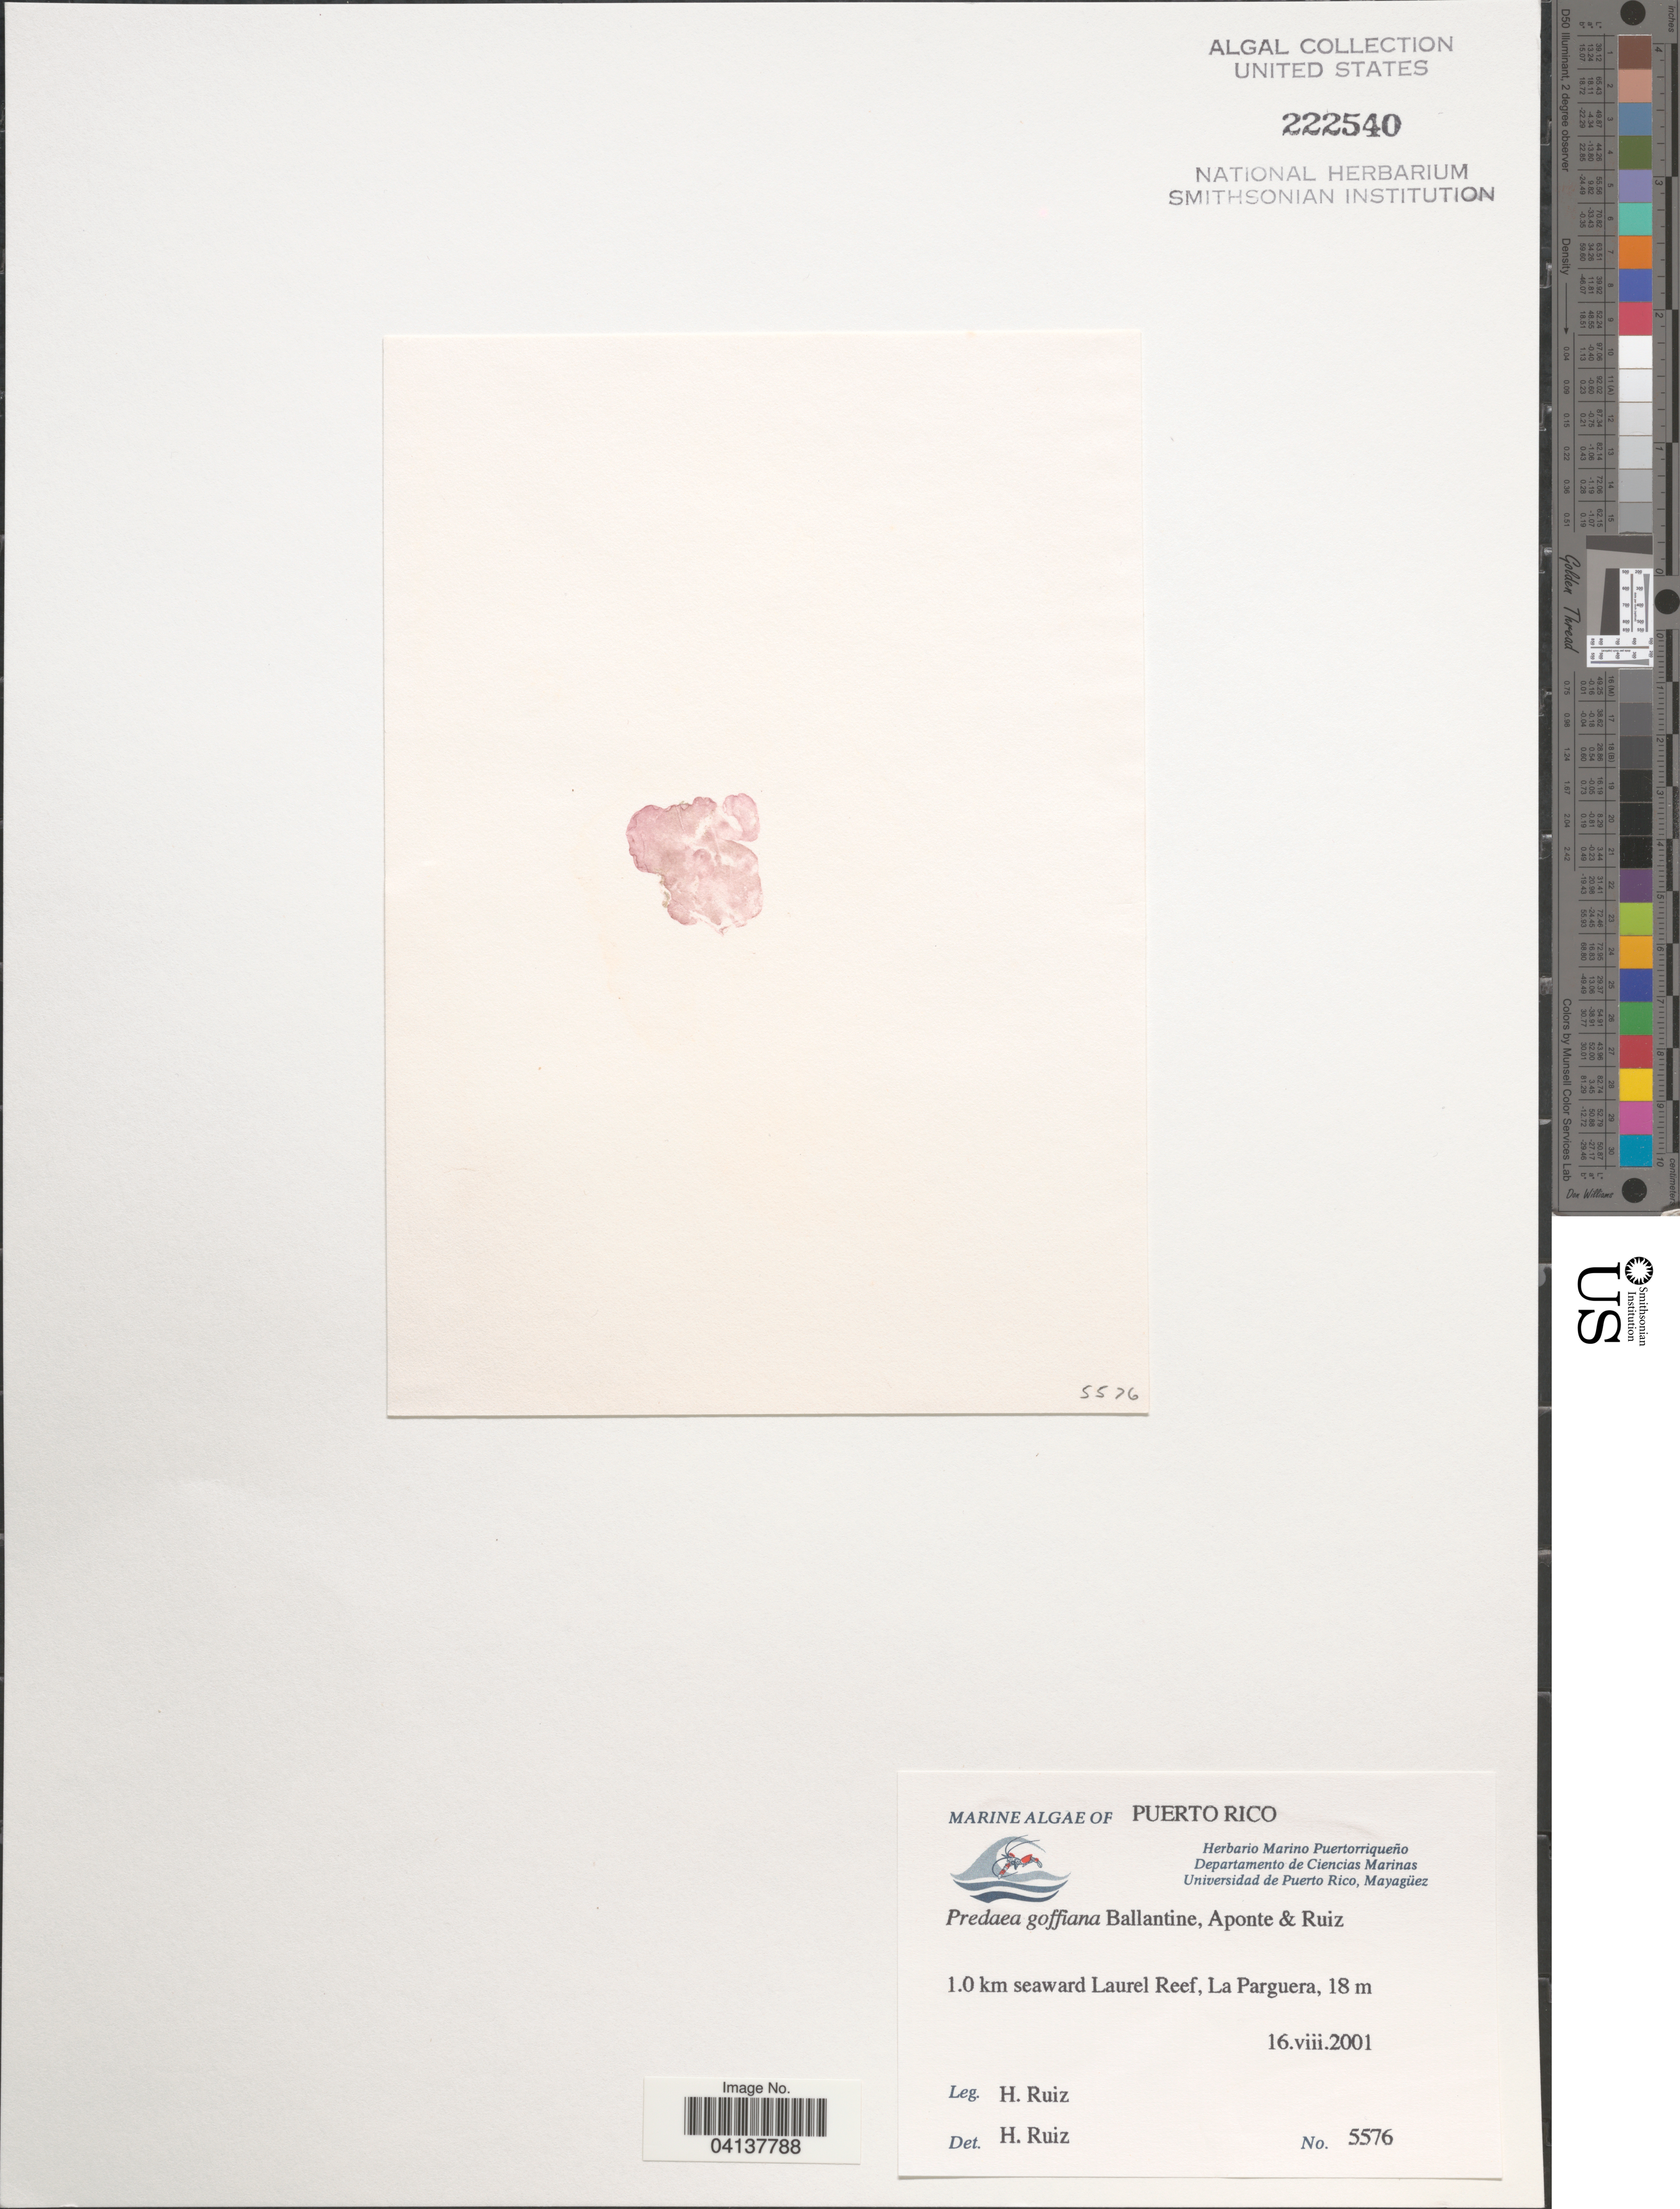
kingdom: Plantae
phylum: Rhodophyta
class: Florideophyceae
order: Nemastomatales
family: Nemastomataceae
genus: Predaea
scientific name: Predaea goffiana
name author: D.L. Ballant. et al.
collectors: H. Ruiz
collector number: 5576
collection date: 2001-08-16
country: Puerto Rico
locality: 1.0 km seaward Laurel Reef, La Parguera.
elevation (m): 18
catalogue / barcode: US 222540